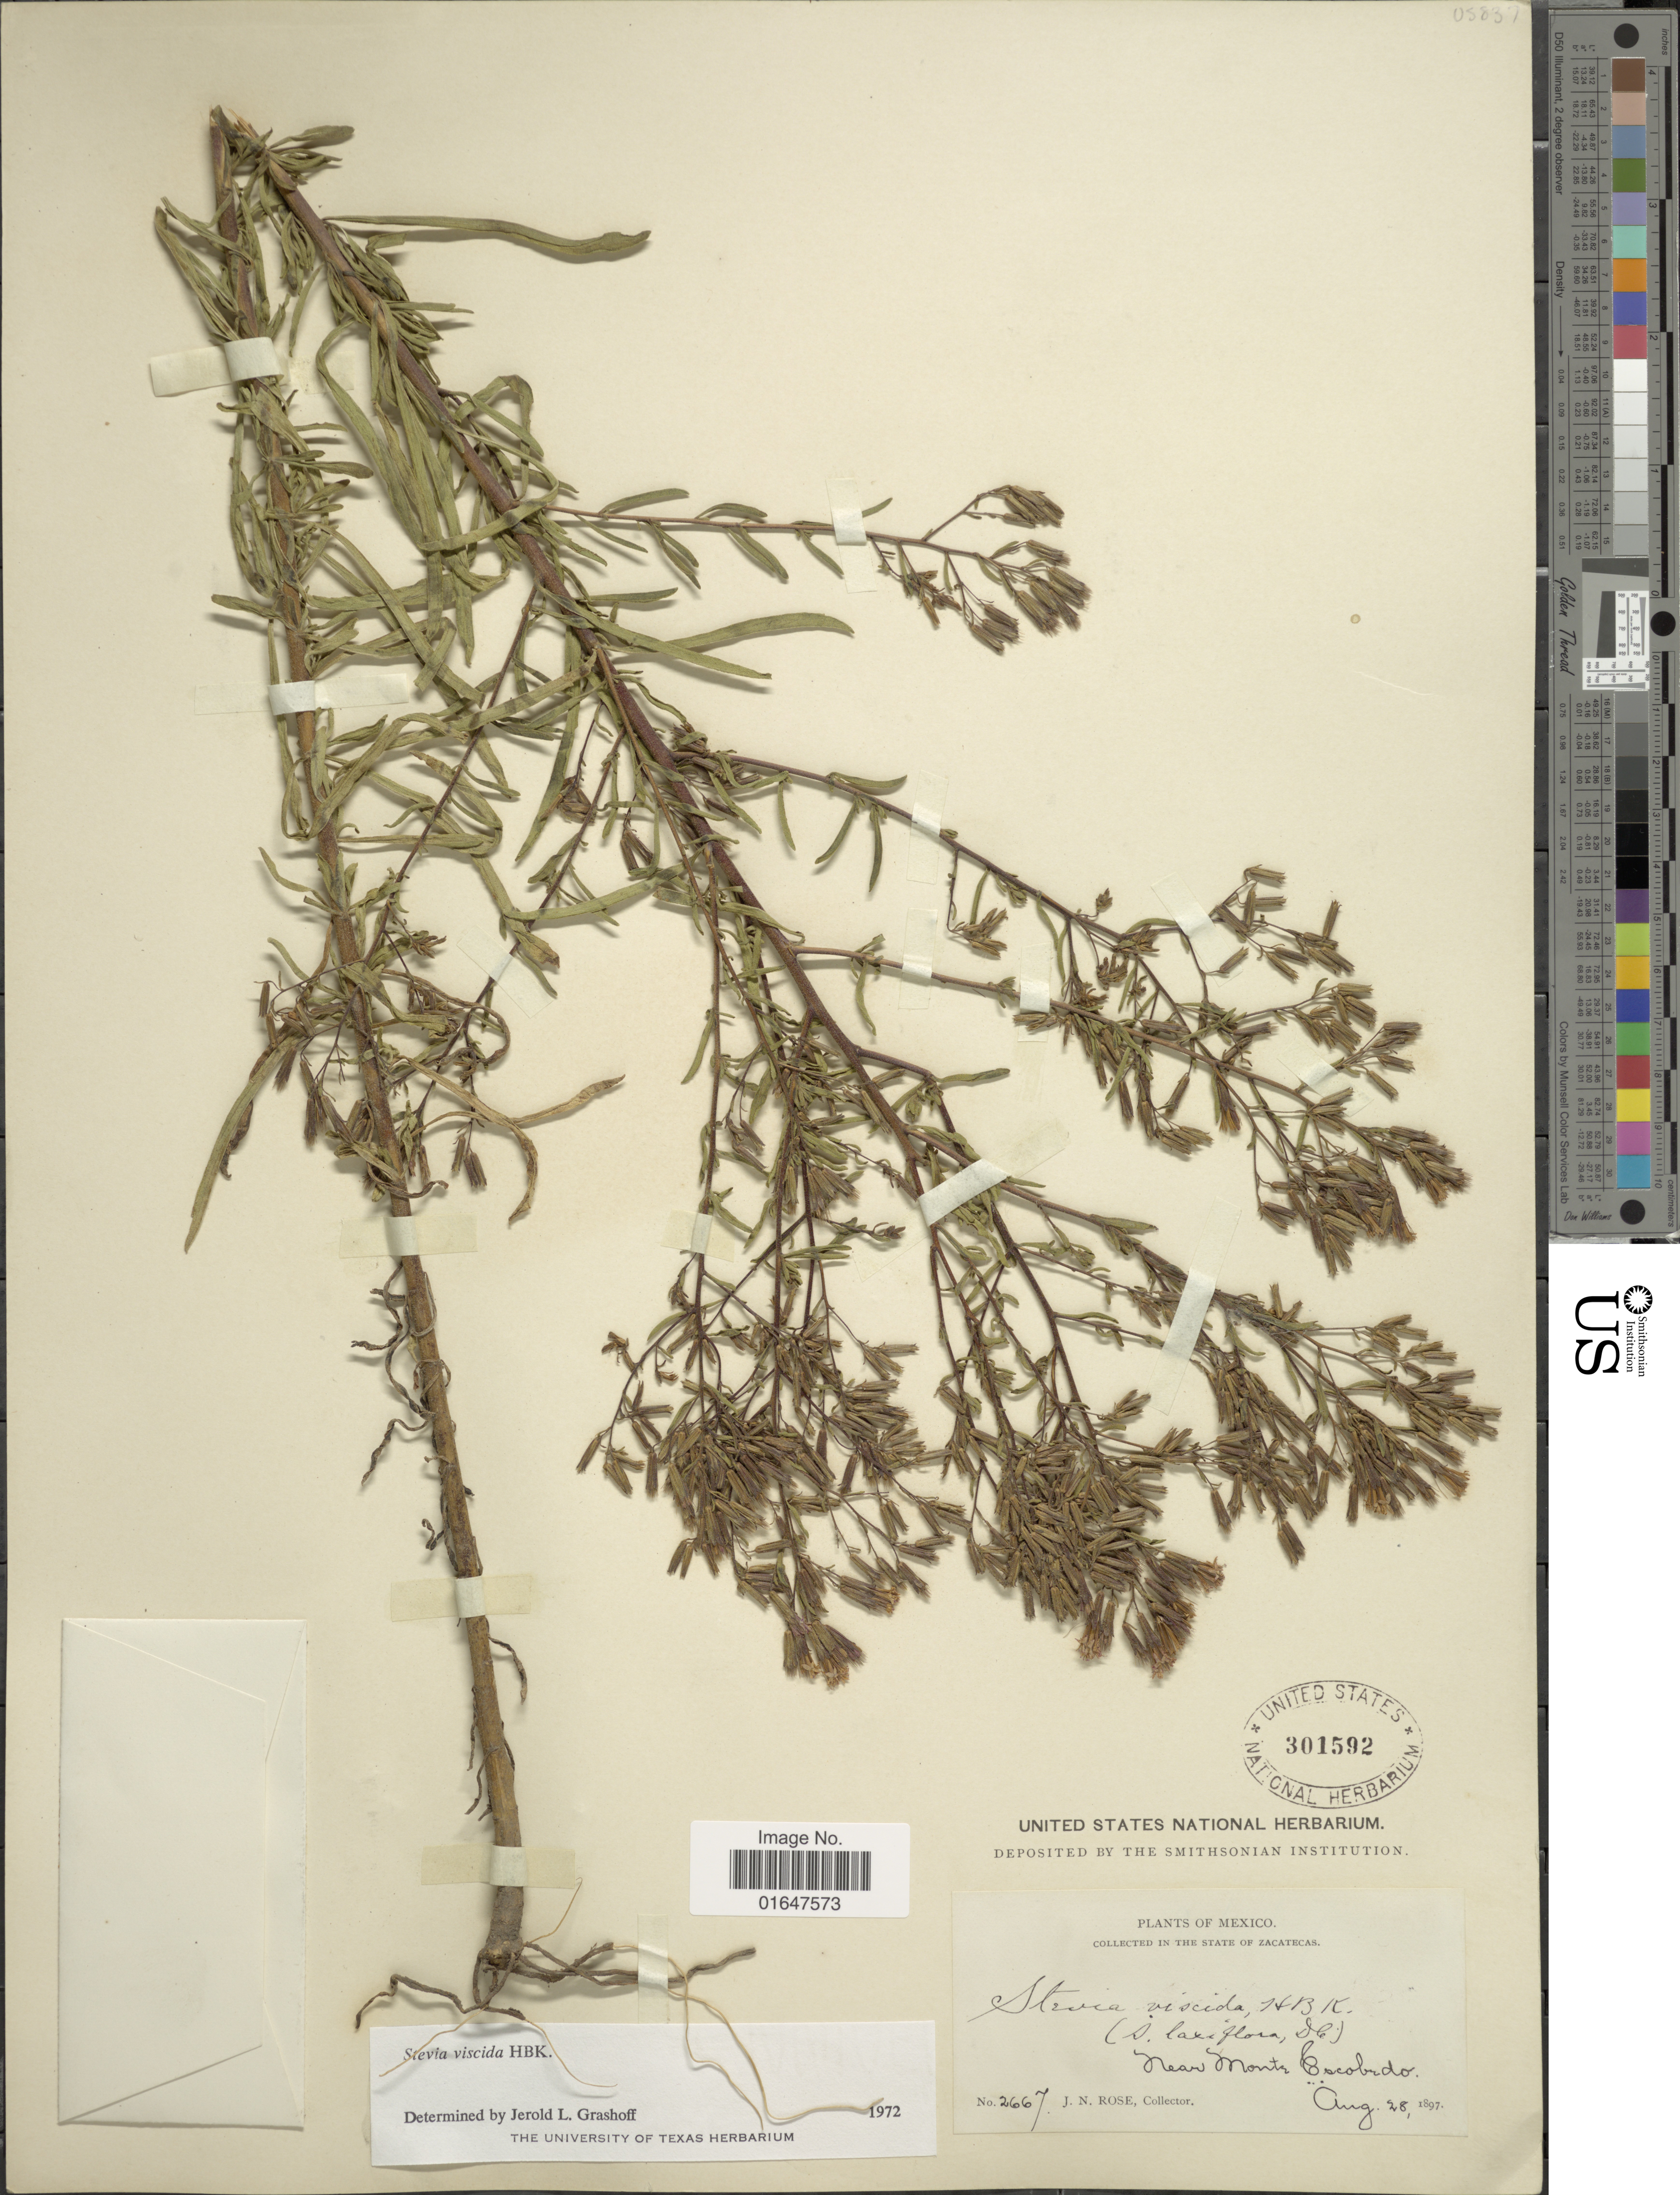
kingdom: Plantae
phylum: Tracheophyta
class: Magnoliopsida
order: Asterales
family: Asteraceae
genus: Stevia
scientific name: Stevia viscida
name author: Kunth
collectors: J. N. Rose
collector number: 2667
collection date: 1897-08-28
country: Mexico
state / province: Zacatecas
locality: Near Monte Escobedo.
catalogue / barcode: US 301592